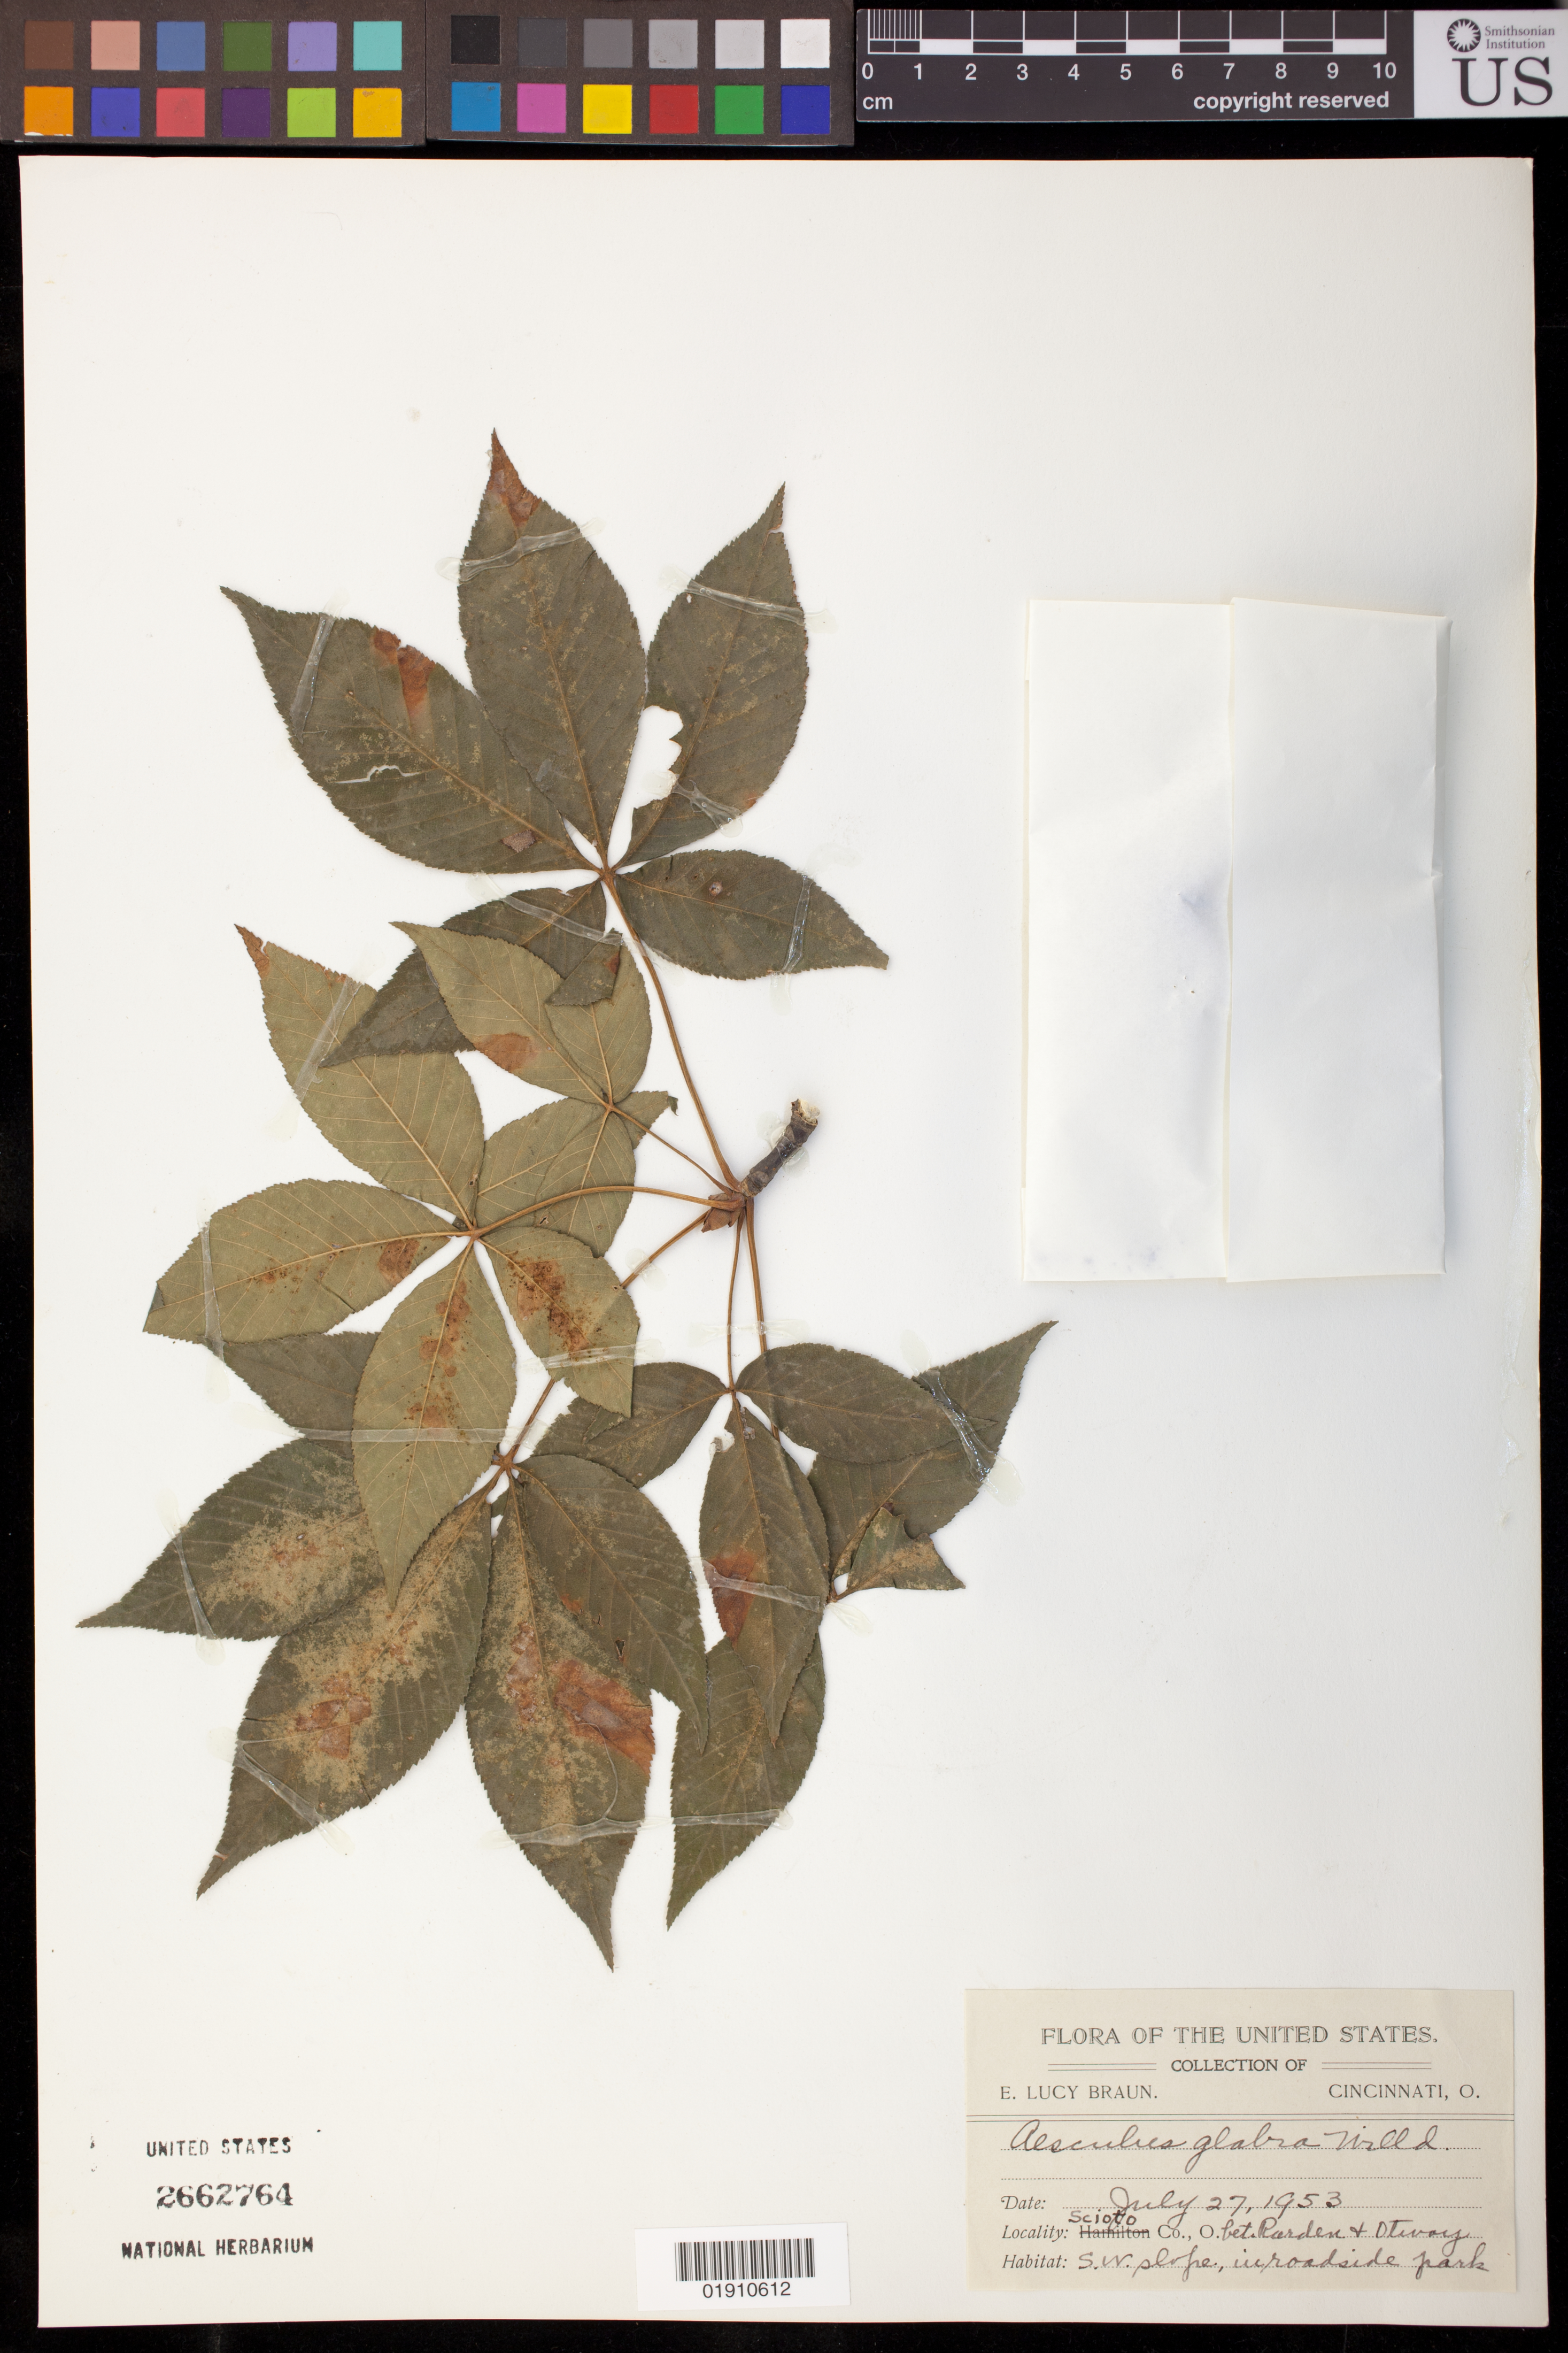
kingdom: Plantae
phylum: Tracheophyta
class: Magnoliopsida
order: Sapindales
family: Sapindaceae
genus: Aesculus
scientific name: Aesculus glabra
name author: Willd.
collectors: E. L. Braun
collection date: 1953-07-27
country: United States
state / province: Ohio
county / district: Scioto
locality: between Rearden & Otway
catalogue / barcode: US 2662764